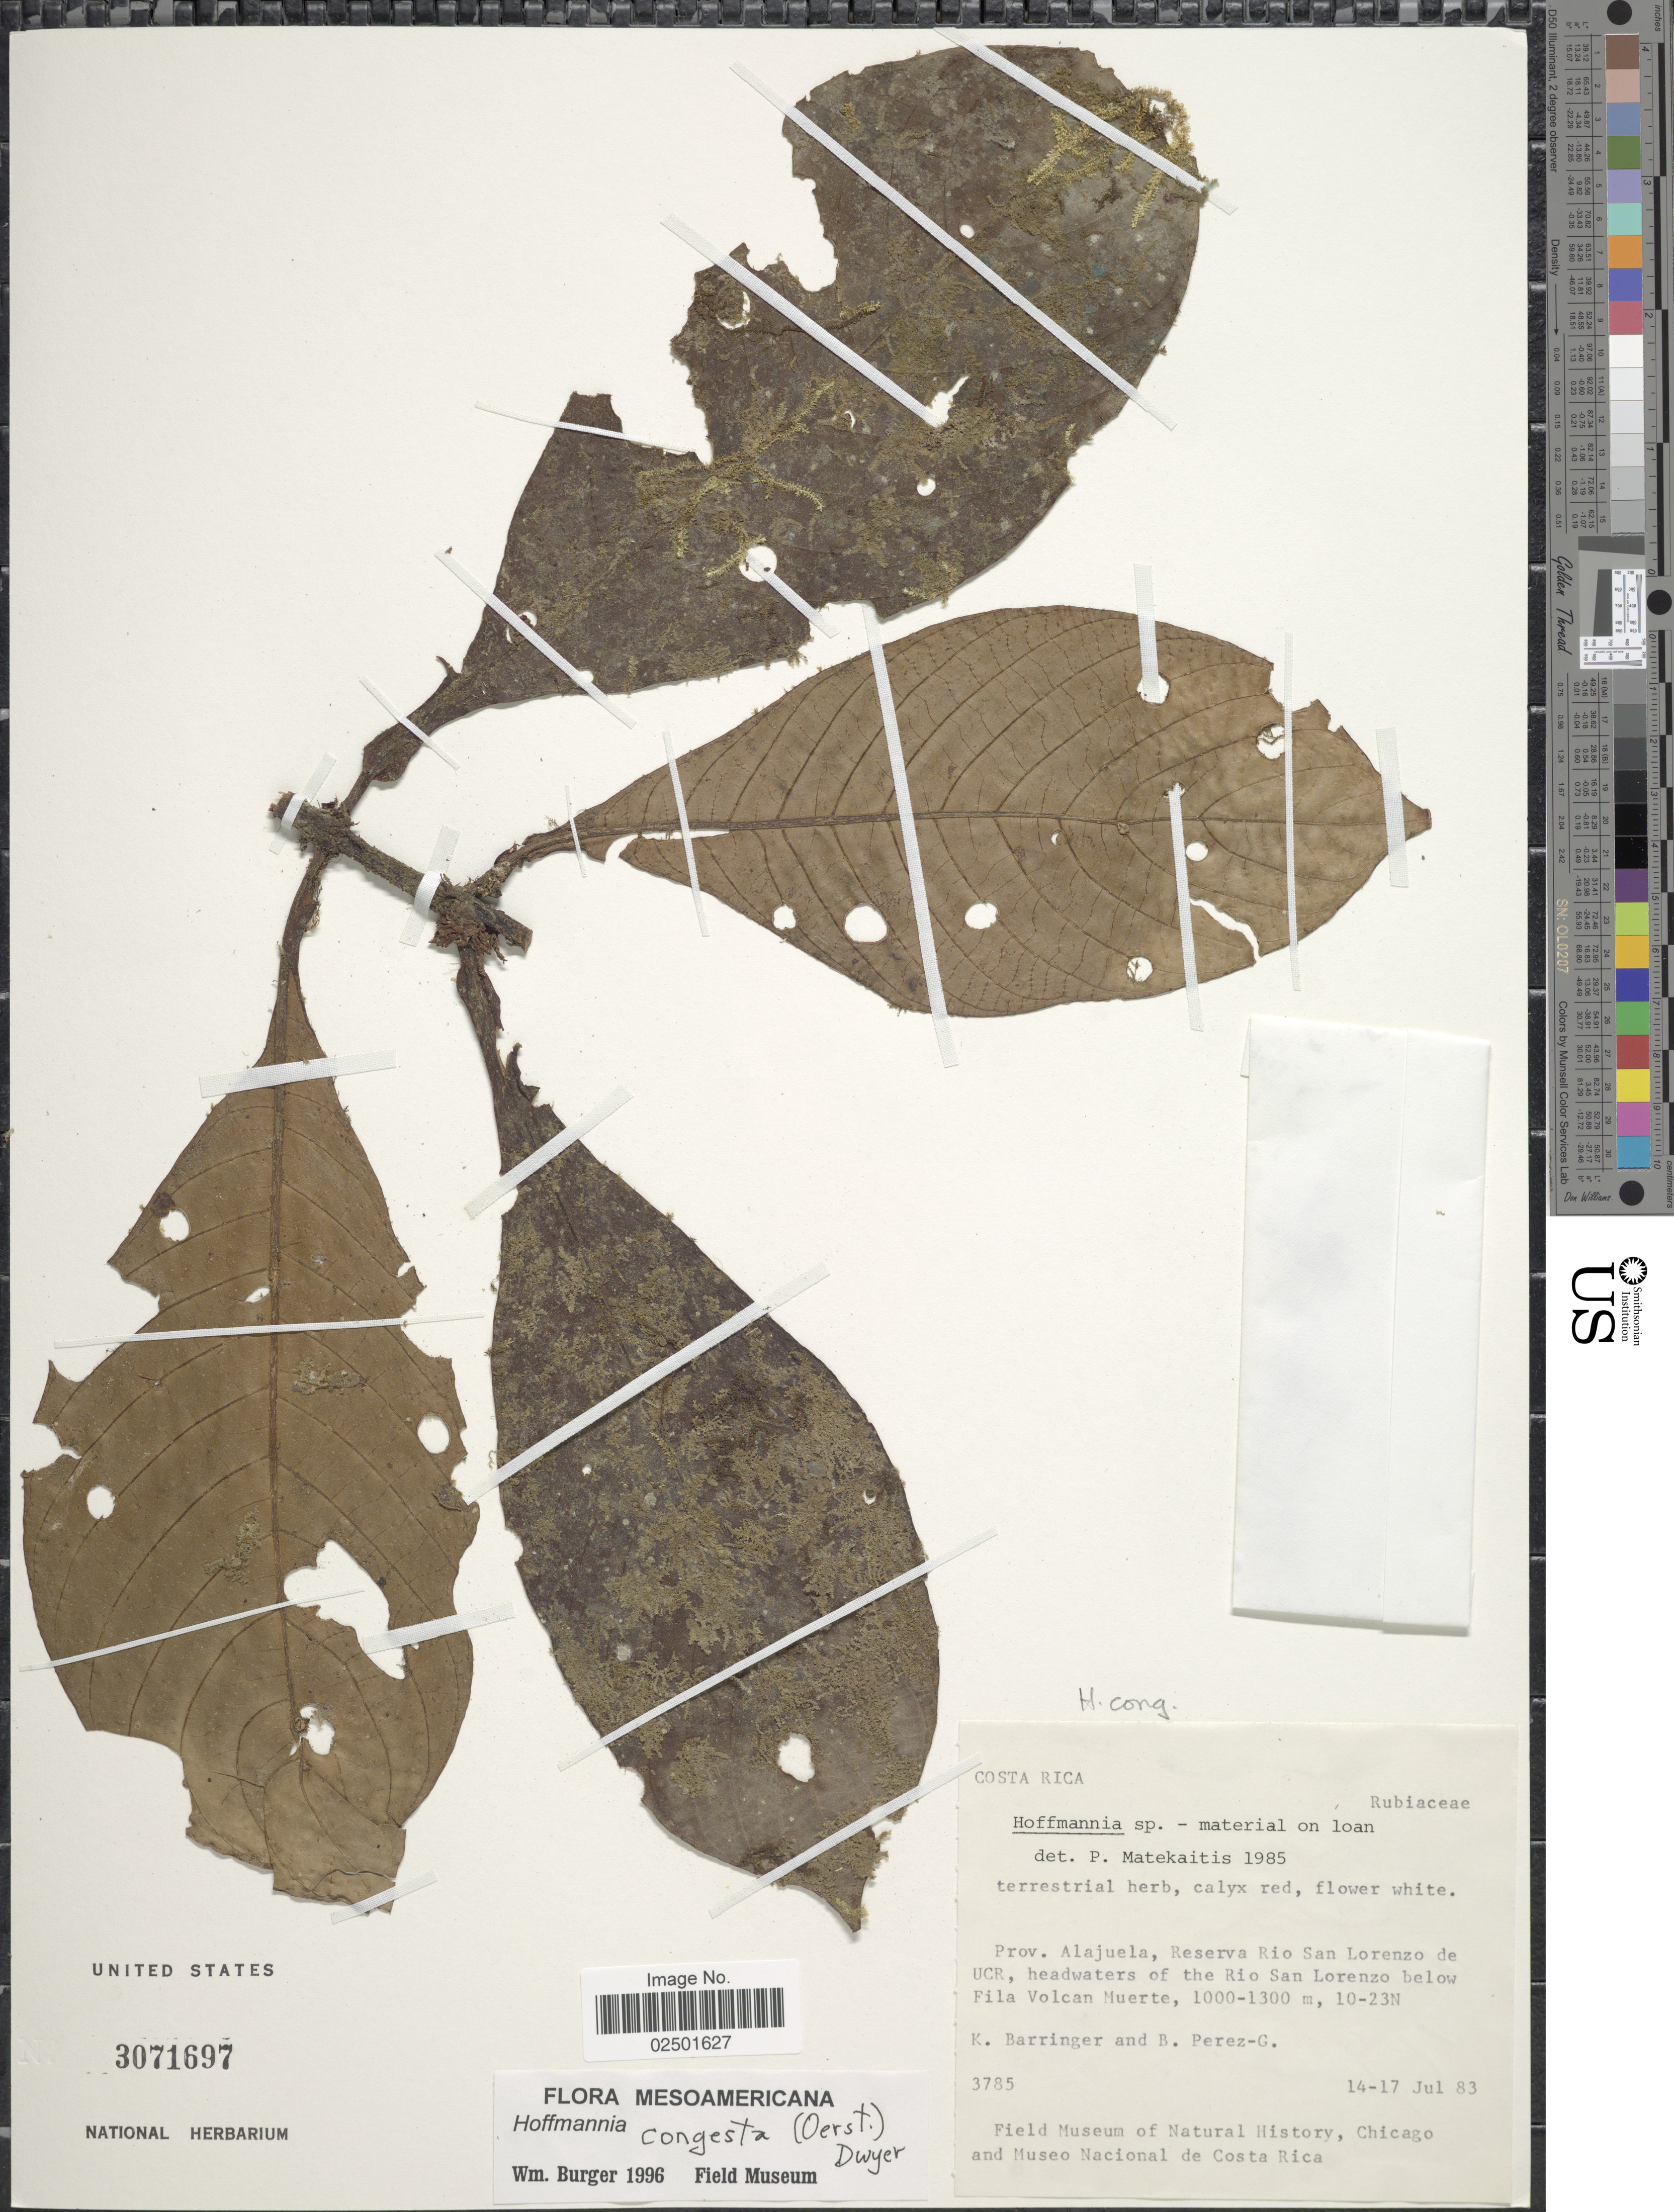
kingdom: Plantae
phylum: Tracheophyta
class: Magnoliopsida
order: Gentianales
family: Rubiaceae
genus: Hoffmannia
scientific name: Hoffmannia congesta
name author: (Oerst.) Dwyer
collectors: K. Barringer & B. Perez G.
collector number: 3785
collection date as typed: Transcribed d/m/y: 14/7/83 to 17/7/83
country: Costa Rica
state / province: Alajuela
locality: Reserva Rio San Lorenzo de UCR, headwaters of the Rio San Lorenzo below Fila Volcan Muerte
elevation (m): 1000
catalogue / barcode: US 3071697